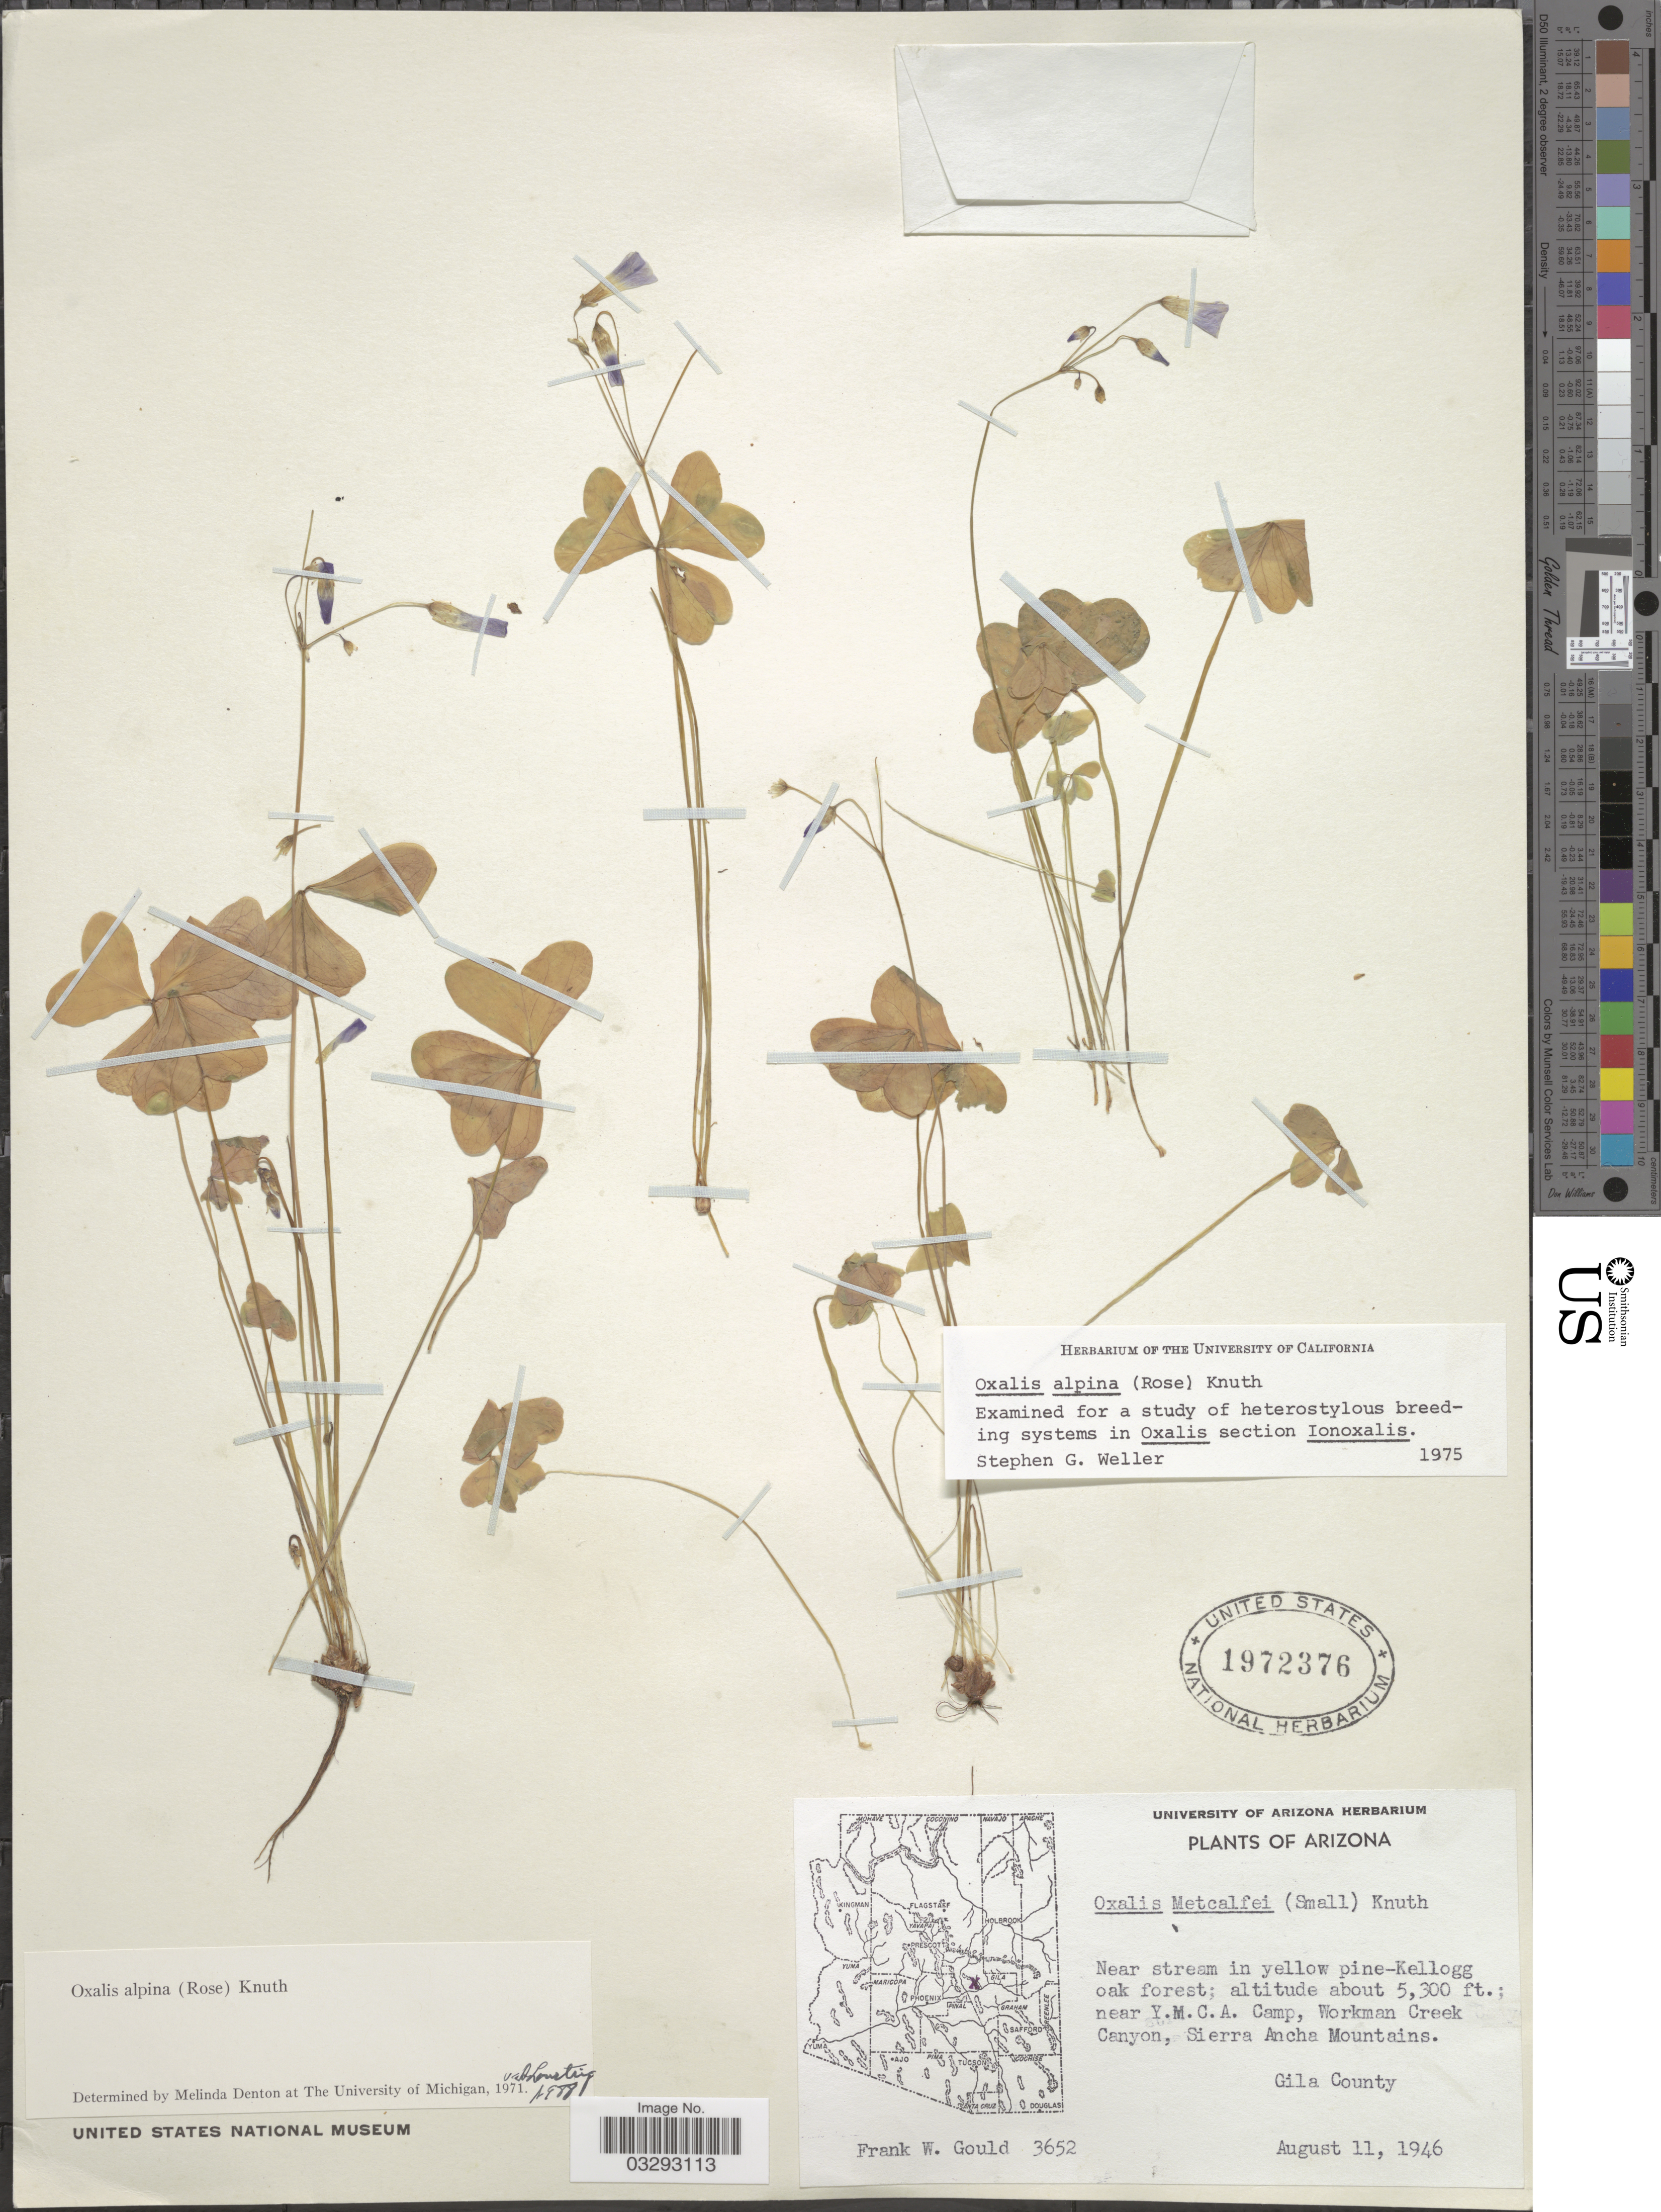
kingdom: Plantae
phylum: Tracheophyta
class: Magnoliopsida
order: Oxalidales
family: Oxalidaceae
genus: Oxalis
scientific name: Oxalis alpina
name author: (Rose) R. Knuth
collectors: F. W. Gould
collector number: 3652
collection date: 1946-08-11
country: United States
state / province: Arizona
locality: Near Y. M. C. A. Camp, Workman Creek Canyon, Sierra Ancha Mountains. Gila County.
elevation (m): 1615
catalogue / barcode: US 1972376